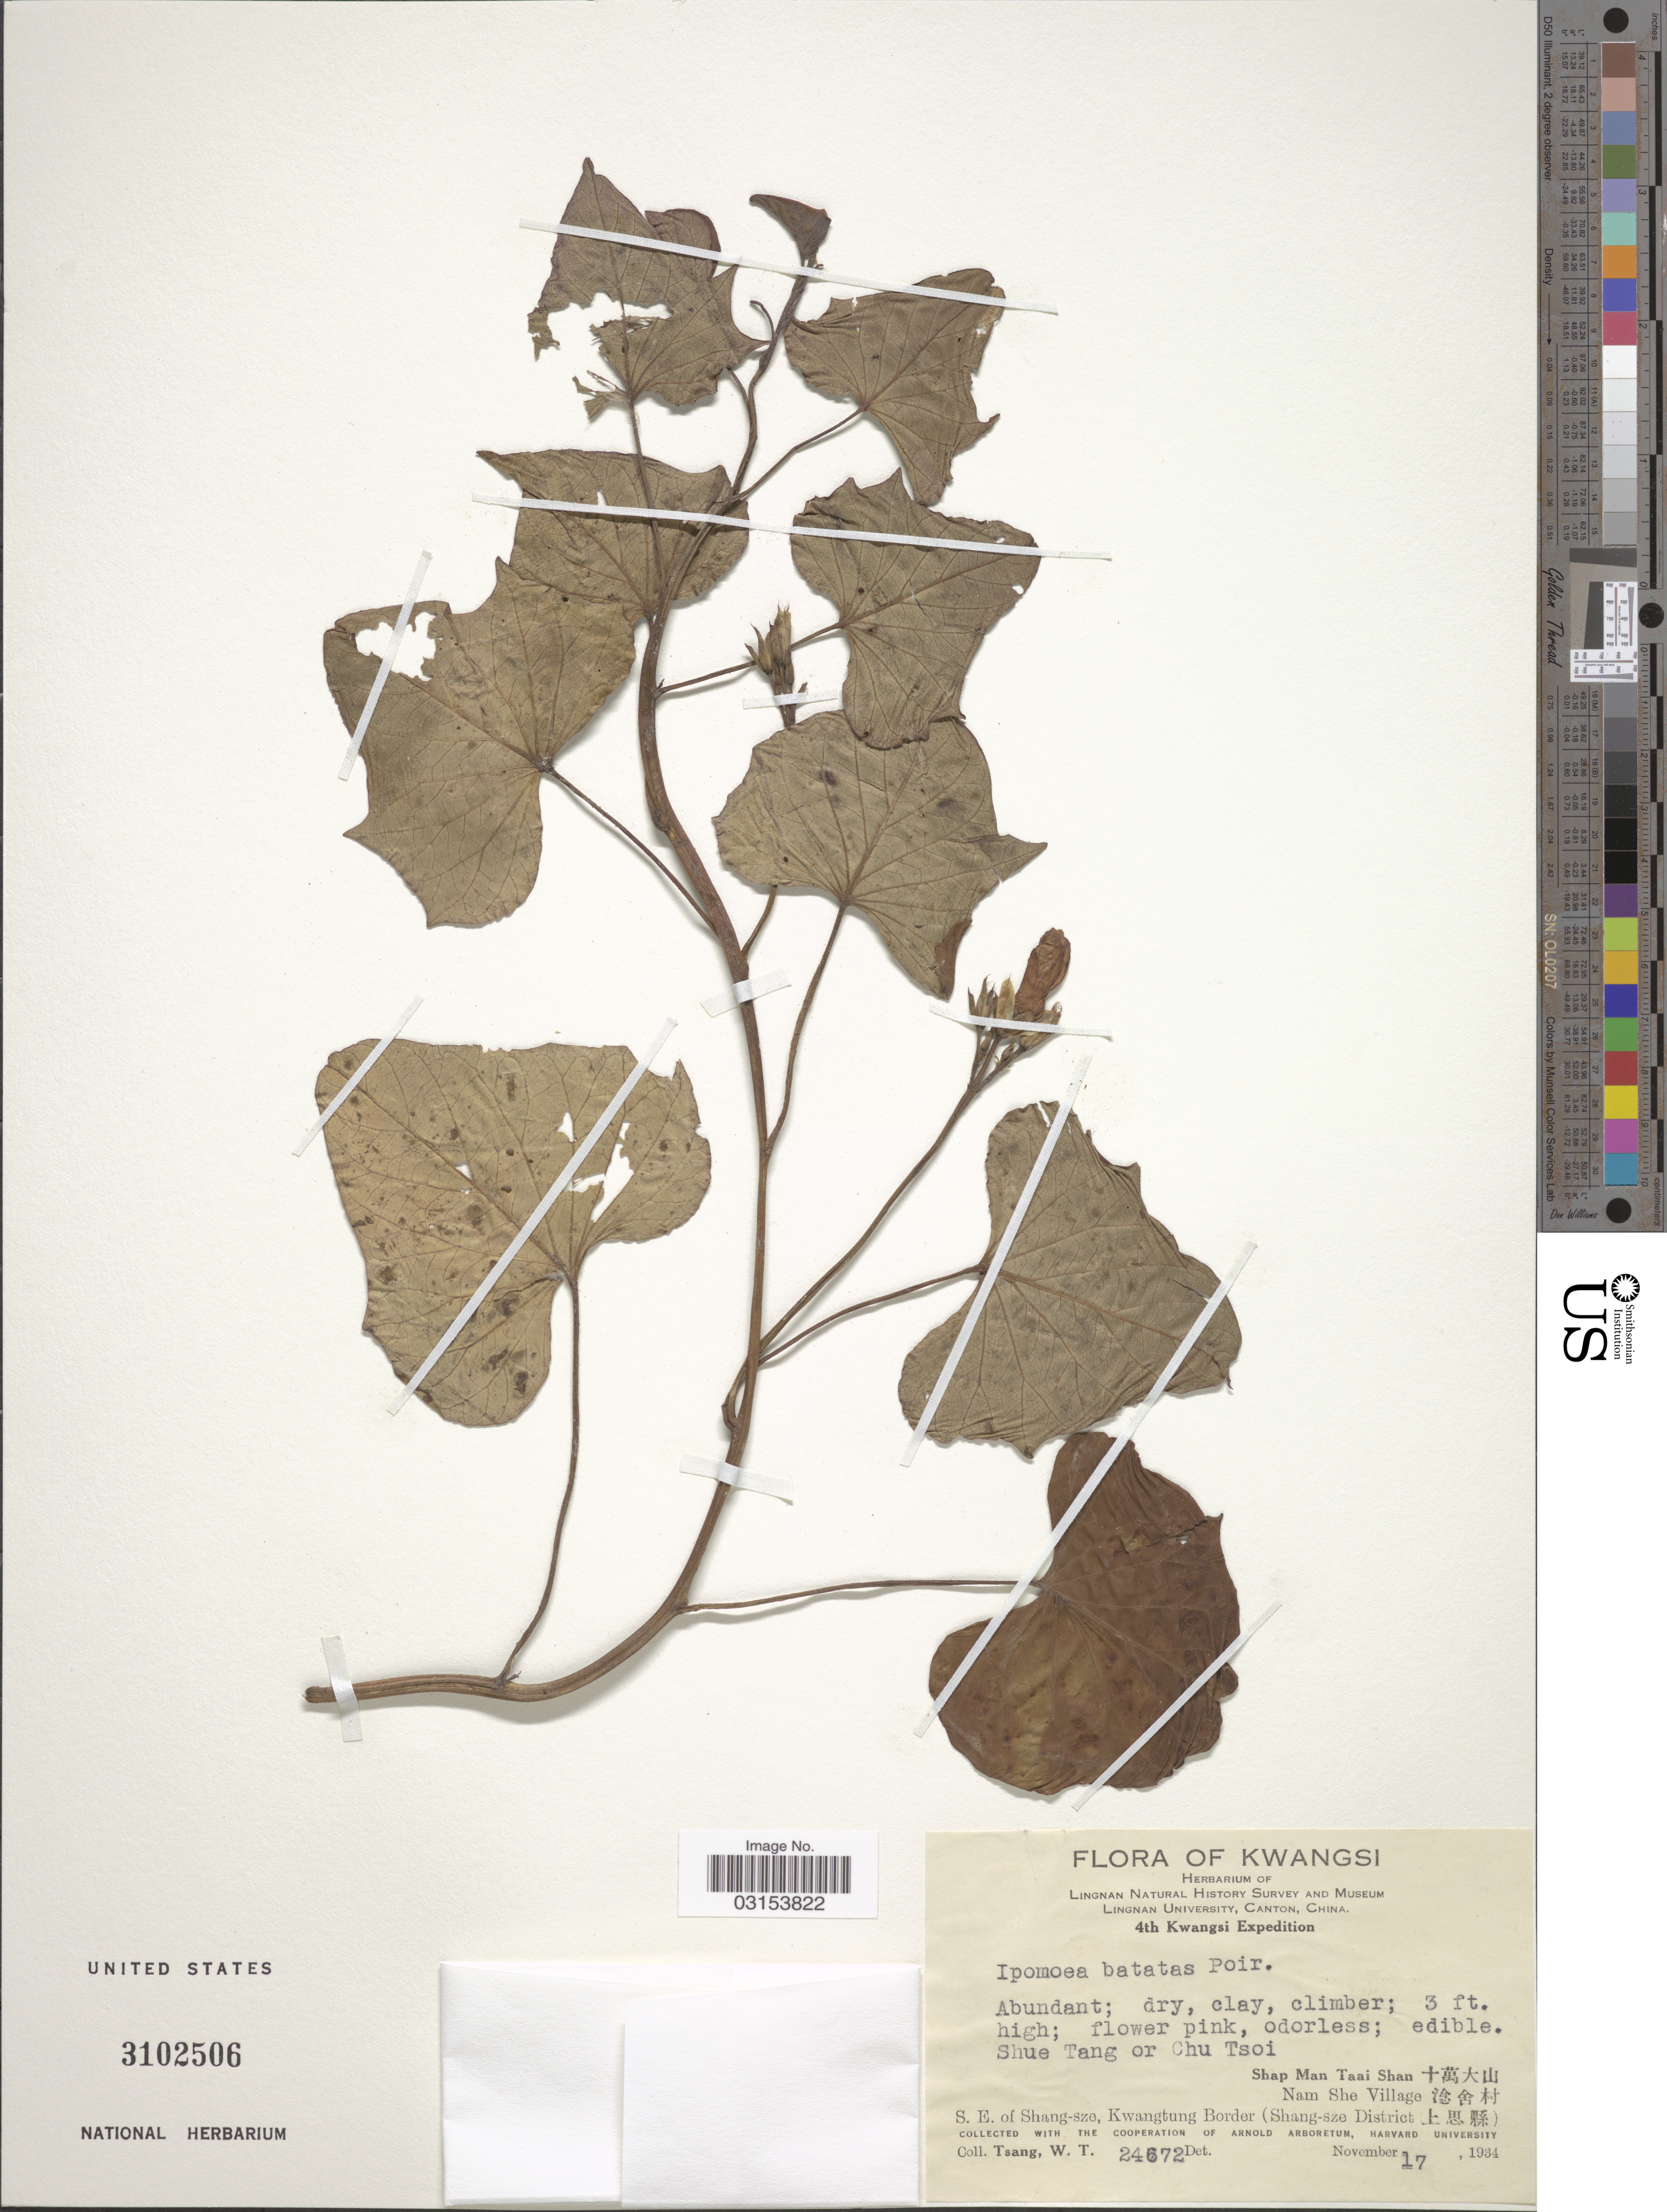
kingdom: Plantae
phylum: Tracheophyta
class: Magnoliopsida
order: Solanales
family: Convolvulaceae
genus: Ipomoea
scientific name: Ipomoea batatas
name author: (L.) Lam.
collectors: W. T. Tsang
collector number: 24672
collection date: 1934-11-17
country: China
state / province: Guangxi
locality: Kwangsi. Shue Tang or Chu Tsoi. Shap Man Taai Shan X. Nam She Village X. S.E. of Shang-sze, Kwangtung Border (Shang-sze District X).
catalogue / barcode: US 3102506